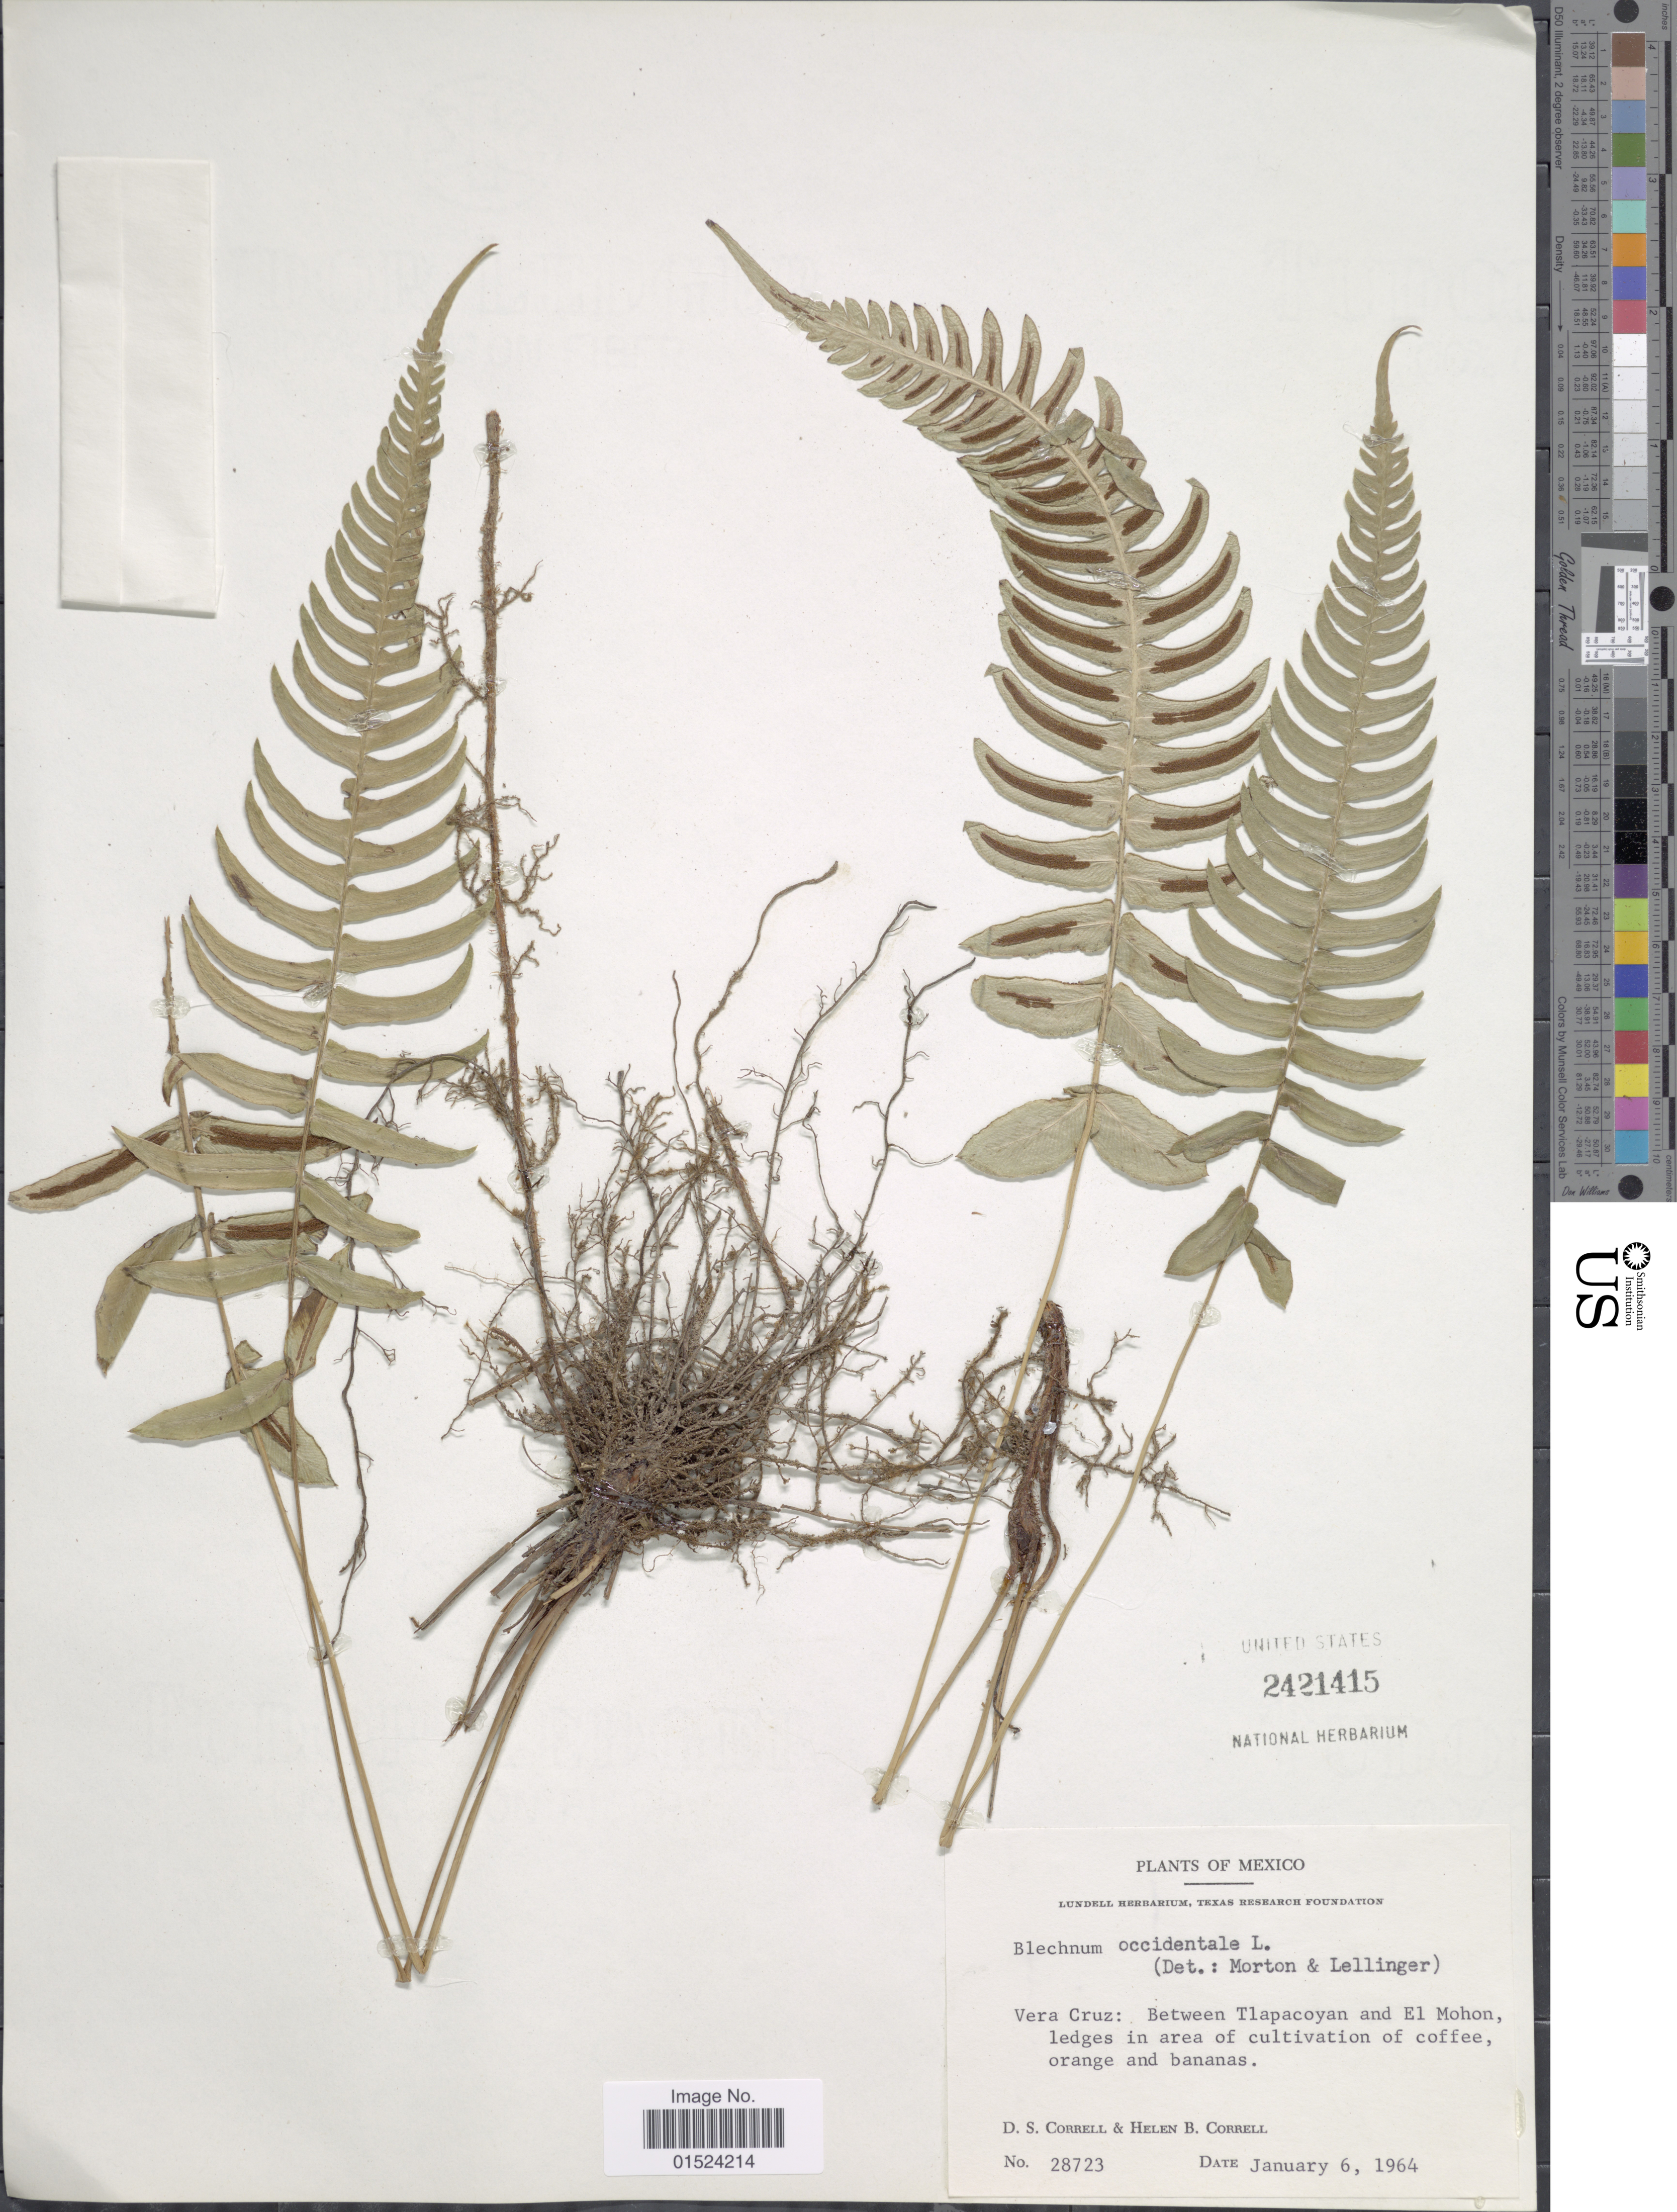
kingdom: Plantae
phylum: Tracheophyta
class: Polypodiopsida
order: Polypodiales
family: Blechnaceae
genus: Blechnum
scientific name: Blechnum occidentale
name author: L.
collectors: D. S. Correll & H. Correll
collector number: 28723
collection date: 1964-01-06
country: Mexico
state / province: Veracruz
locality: Vera Cruz: Between Tlapacoyan and El Mohon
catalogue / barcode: US 2421415